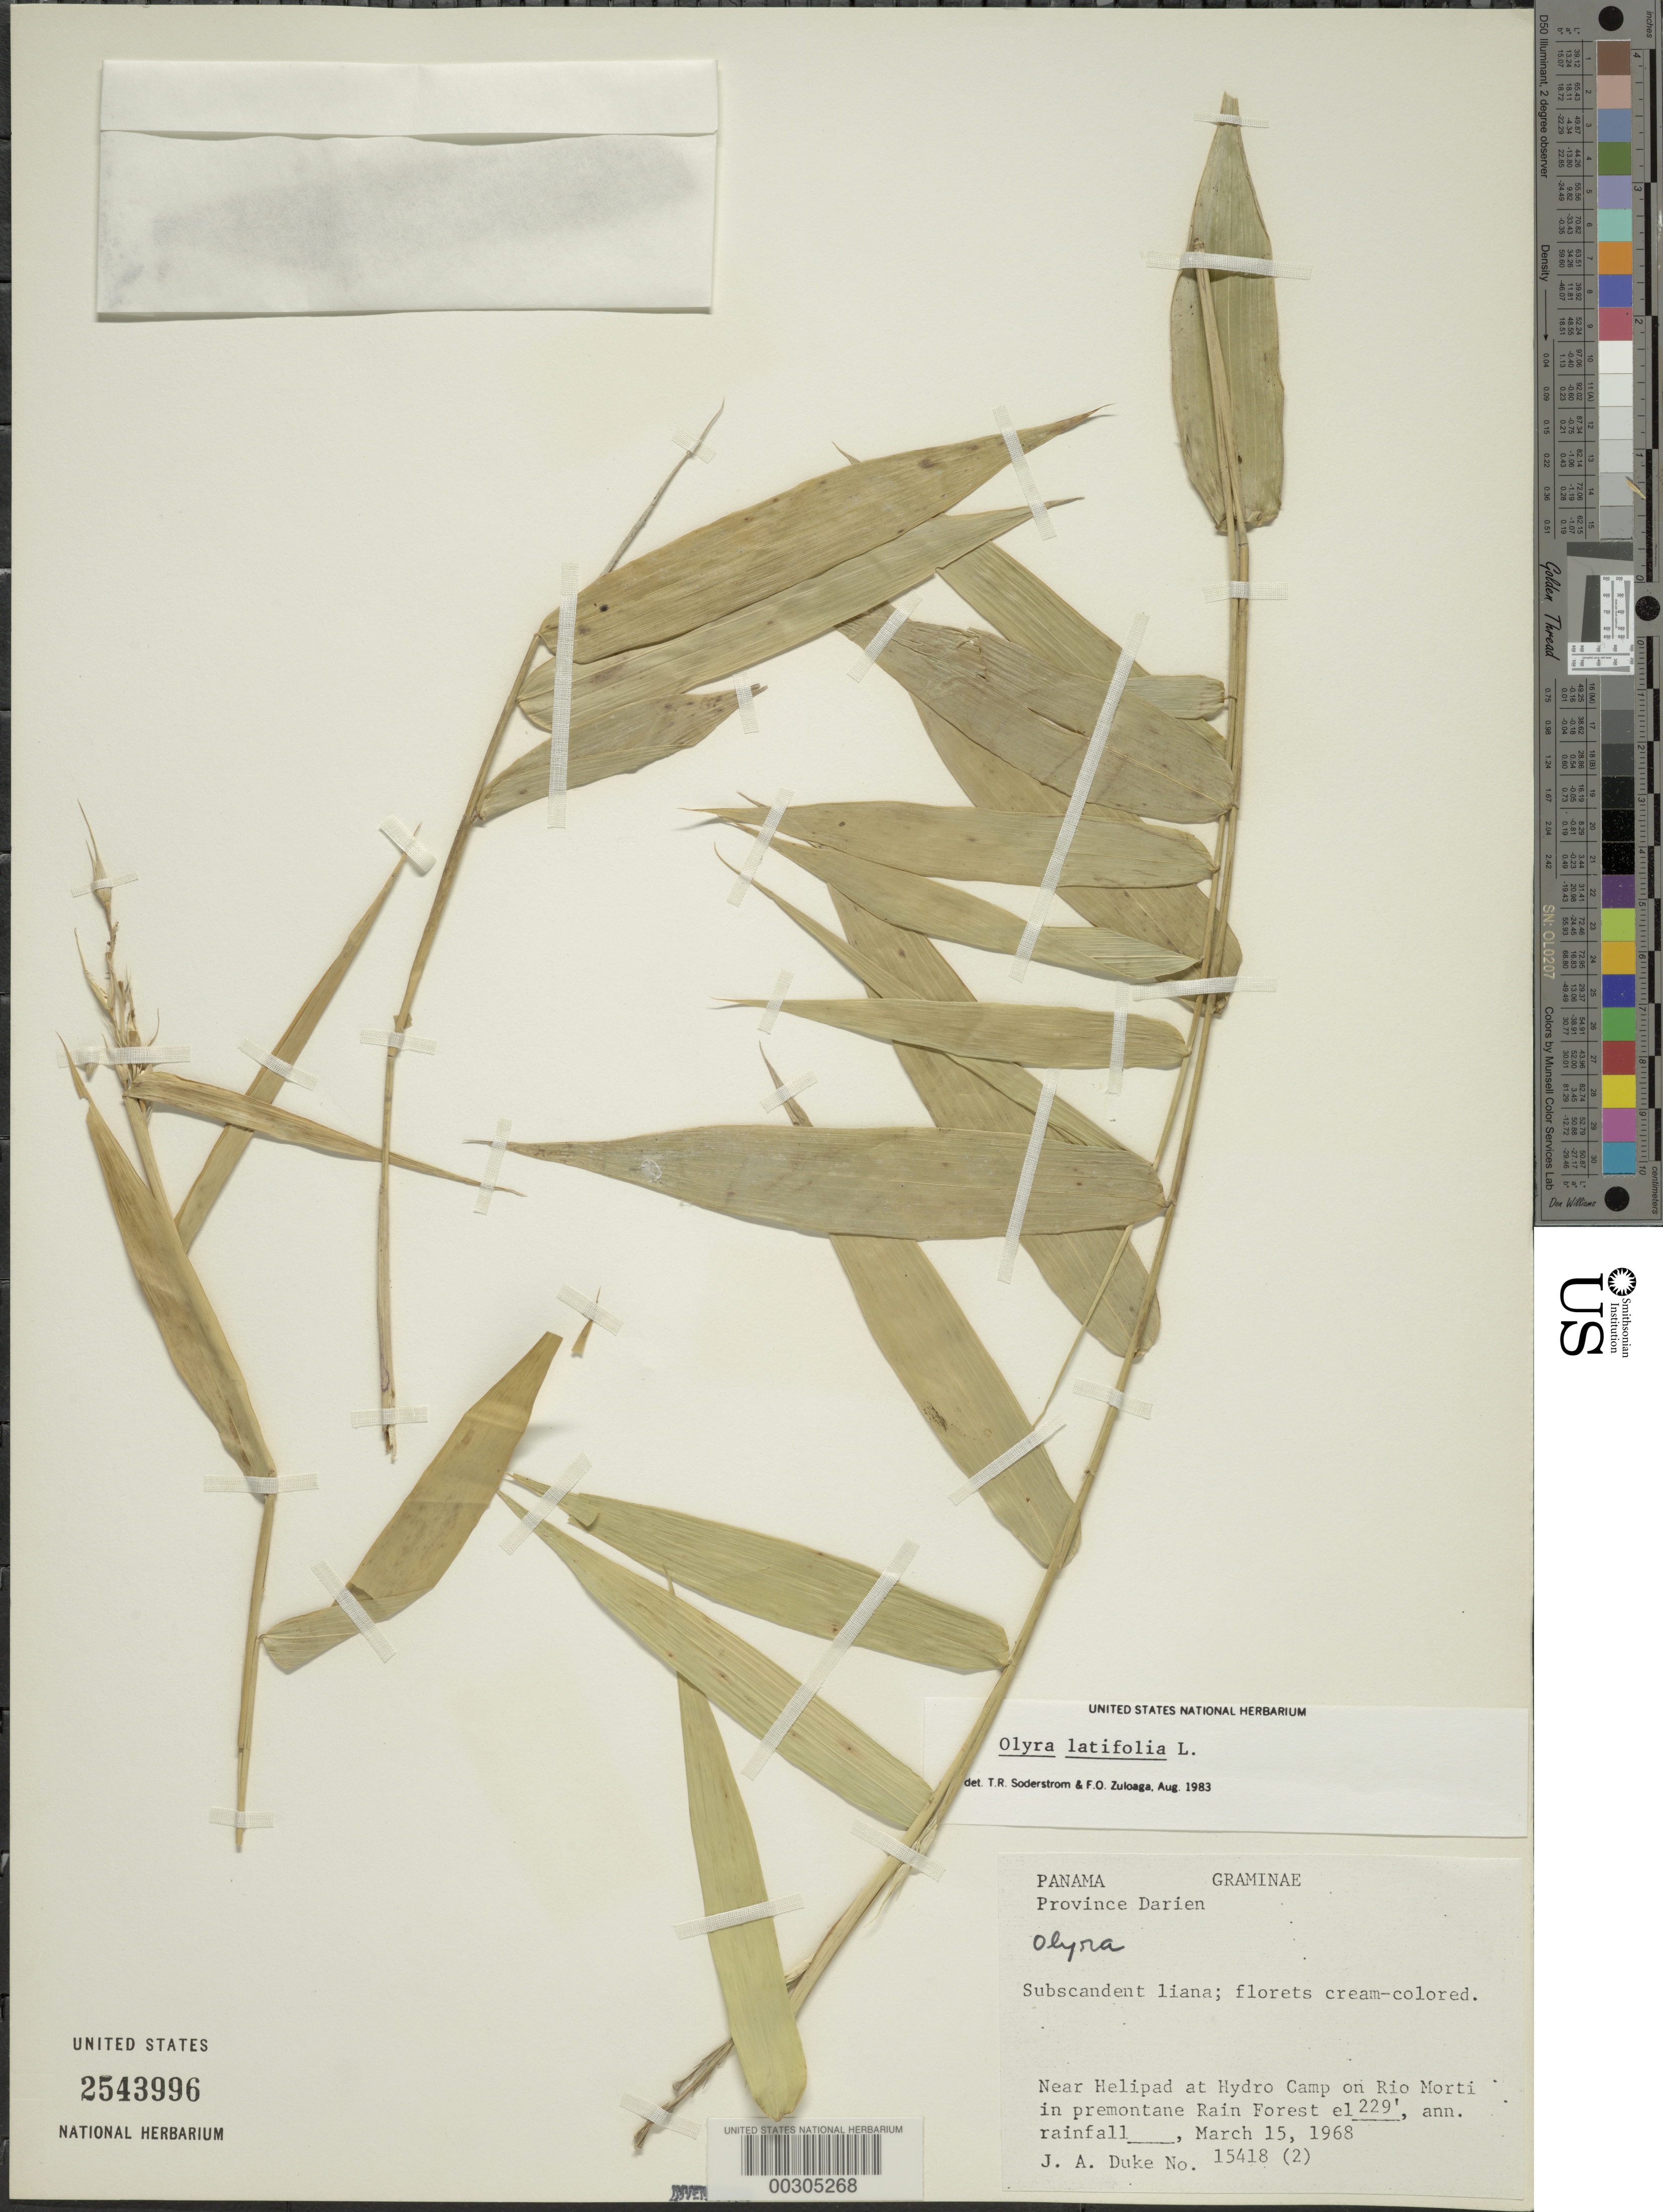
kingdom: Plantae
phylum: Tracheophyta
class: Liliopsida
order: Poales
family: Poaceae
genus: Olyra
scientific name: Olyra latifolia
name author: L.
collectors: J. A. Duke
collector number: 15418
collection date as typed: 15 Mar 1968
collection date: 1968-03-15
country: Panama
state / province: Darién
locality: Hydro camp, Rio Morti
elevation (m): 70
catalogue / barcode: US 2543996